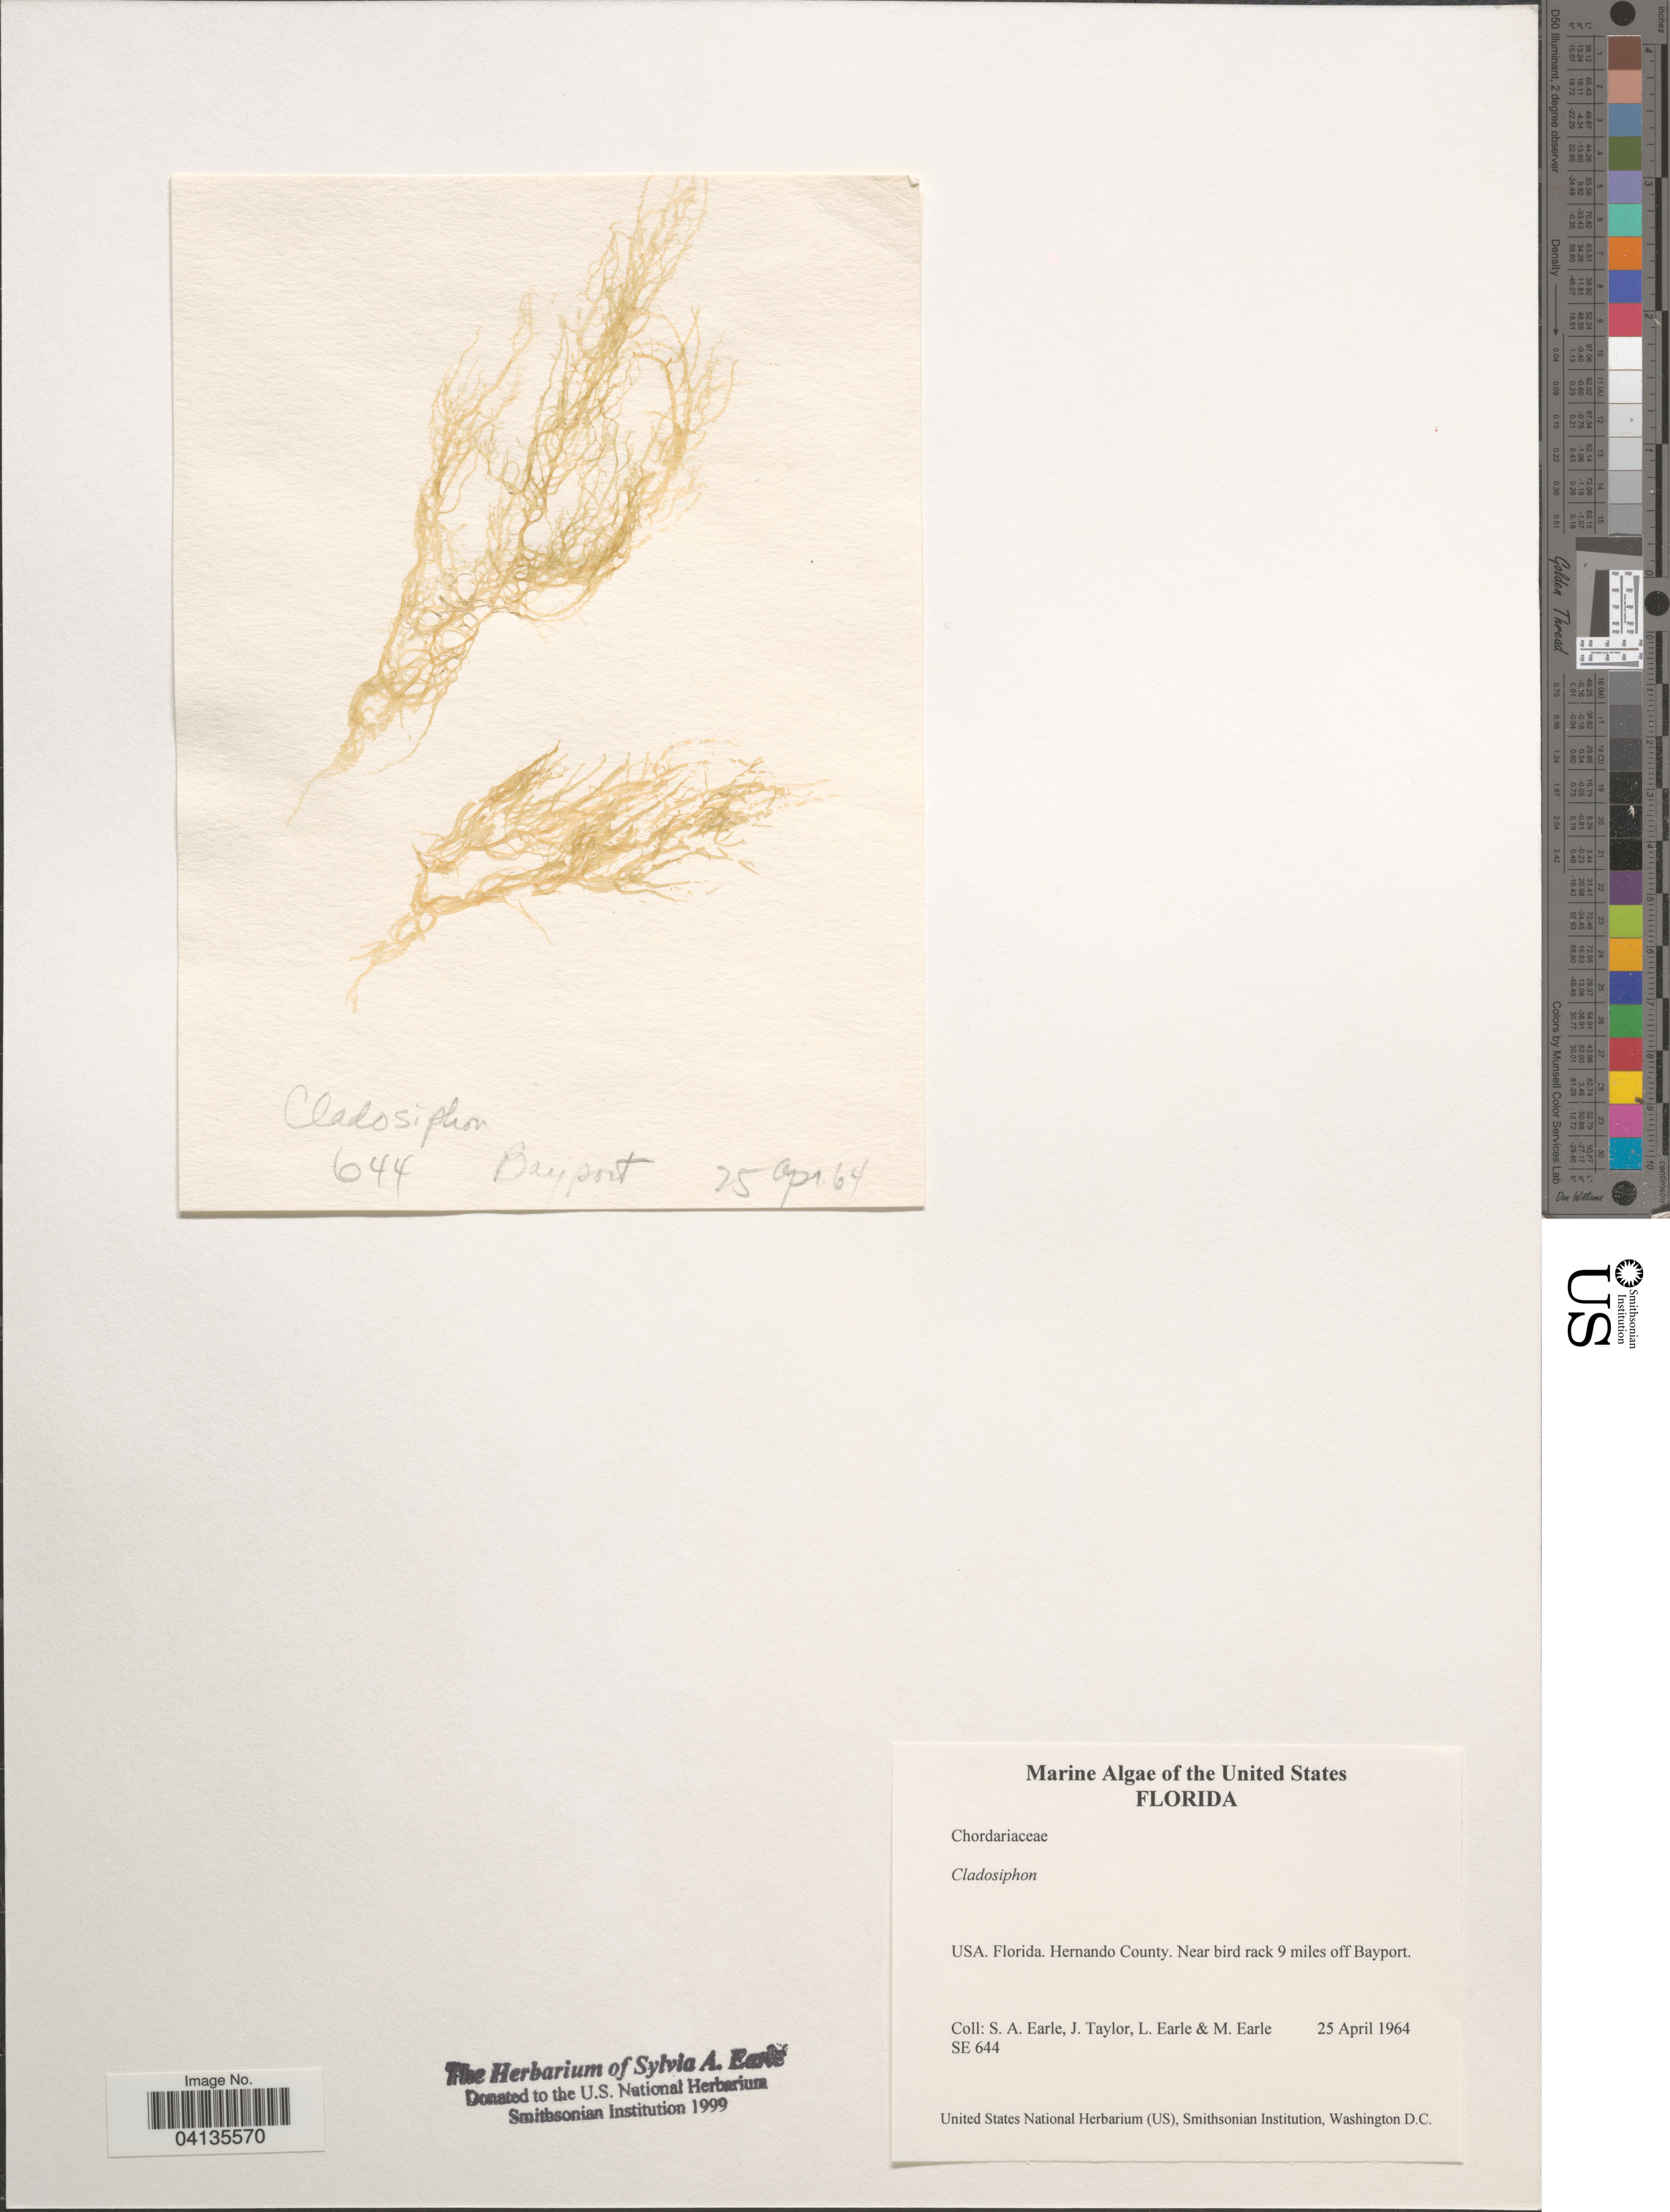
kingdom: Chromista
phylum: Ochrophyta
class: Phaeophyceae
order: Ectocarpales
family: Chordariaceae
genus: Cladosiphon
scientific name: Cladosiphon sp.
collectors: S. A. Earle, J. Taylor, L. Earle & M. Earle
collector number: SE644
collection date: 1964-04-25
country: United States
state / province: Florida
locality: Hernando County. Near bird rack 9 miles off Bayport.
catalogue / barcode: US 238603